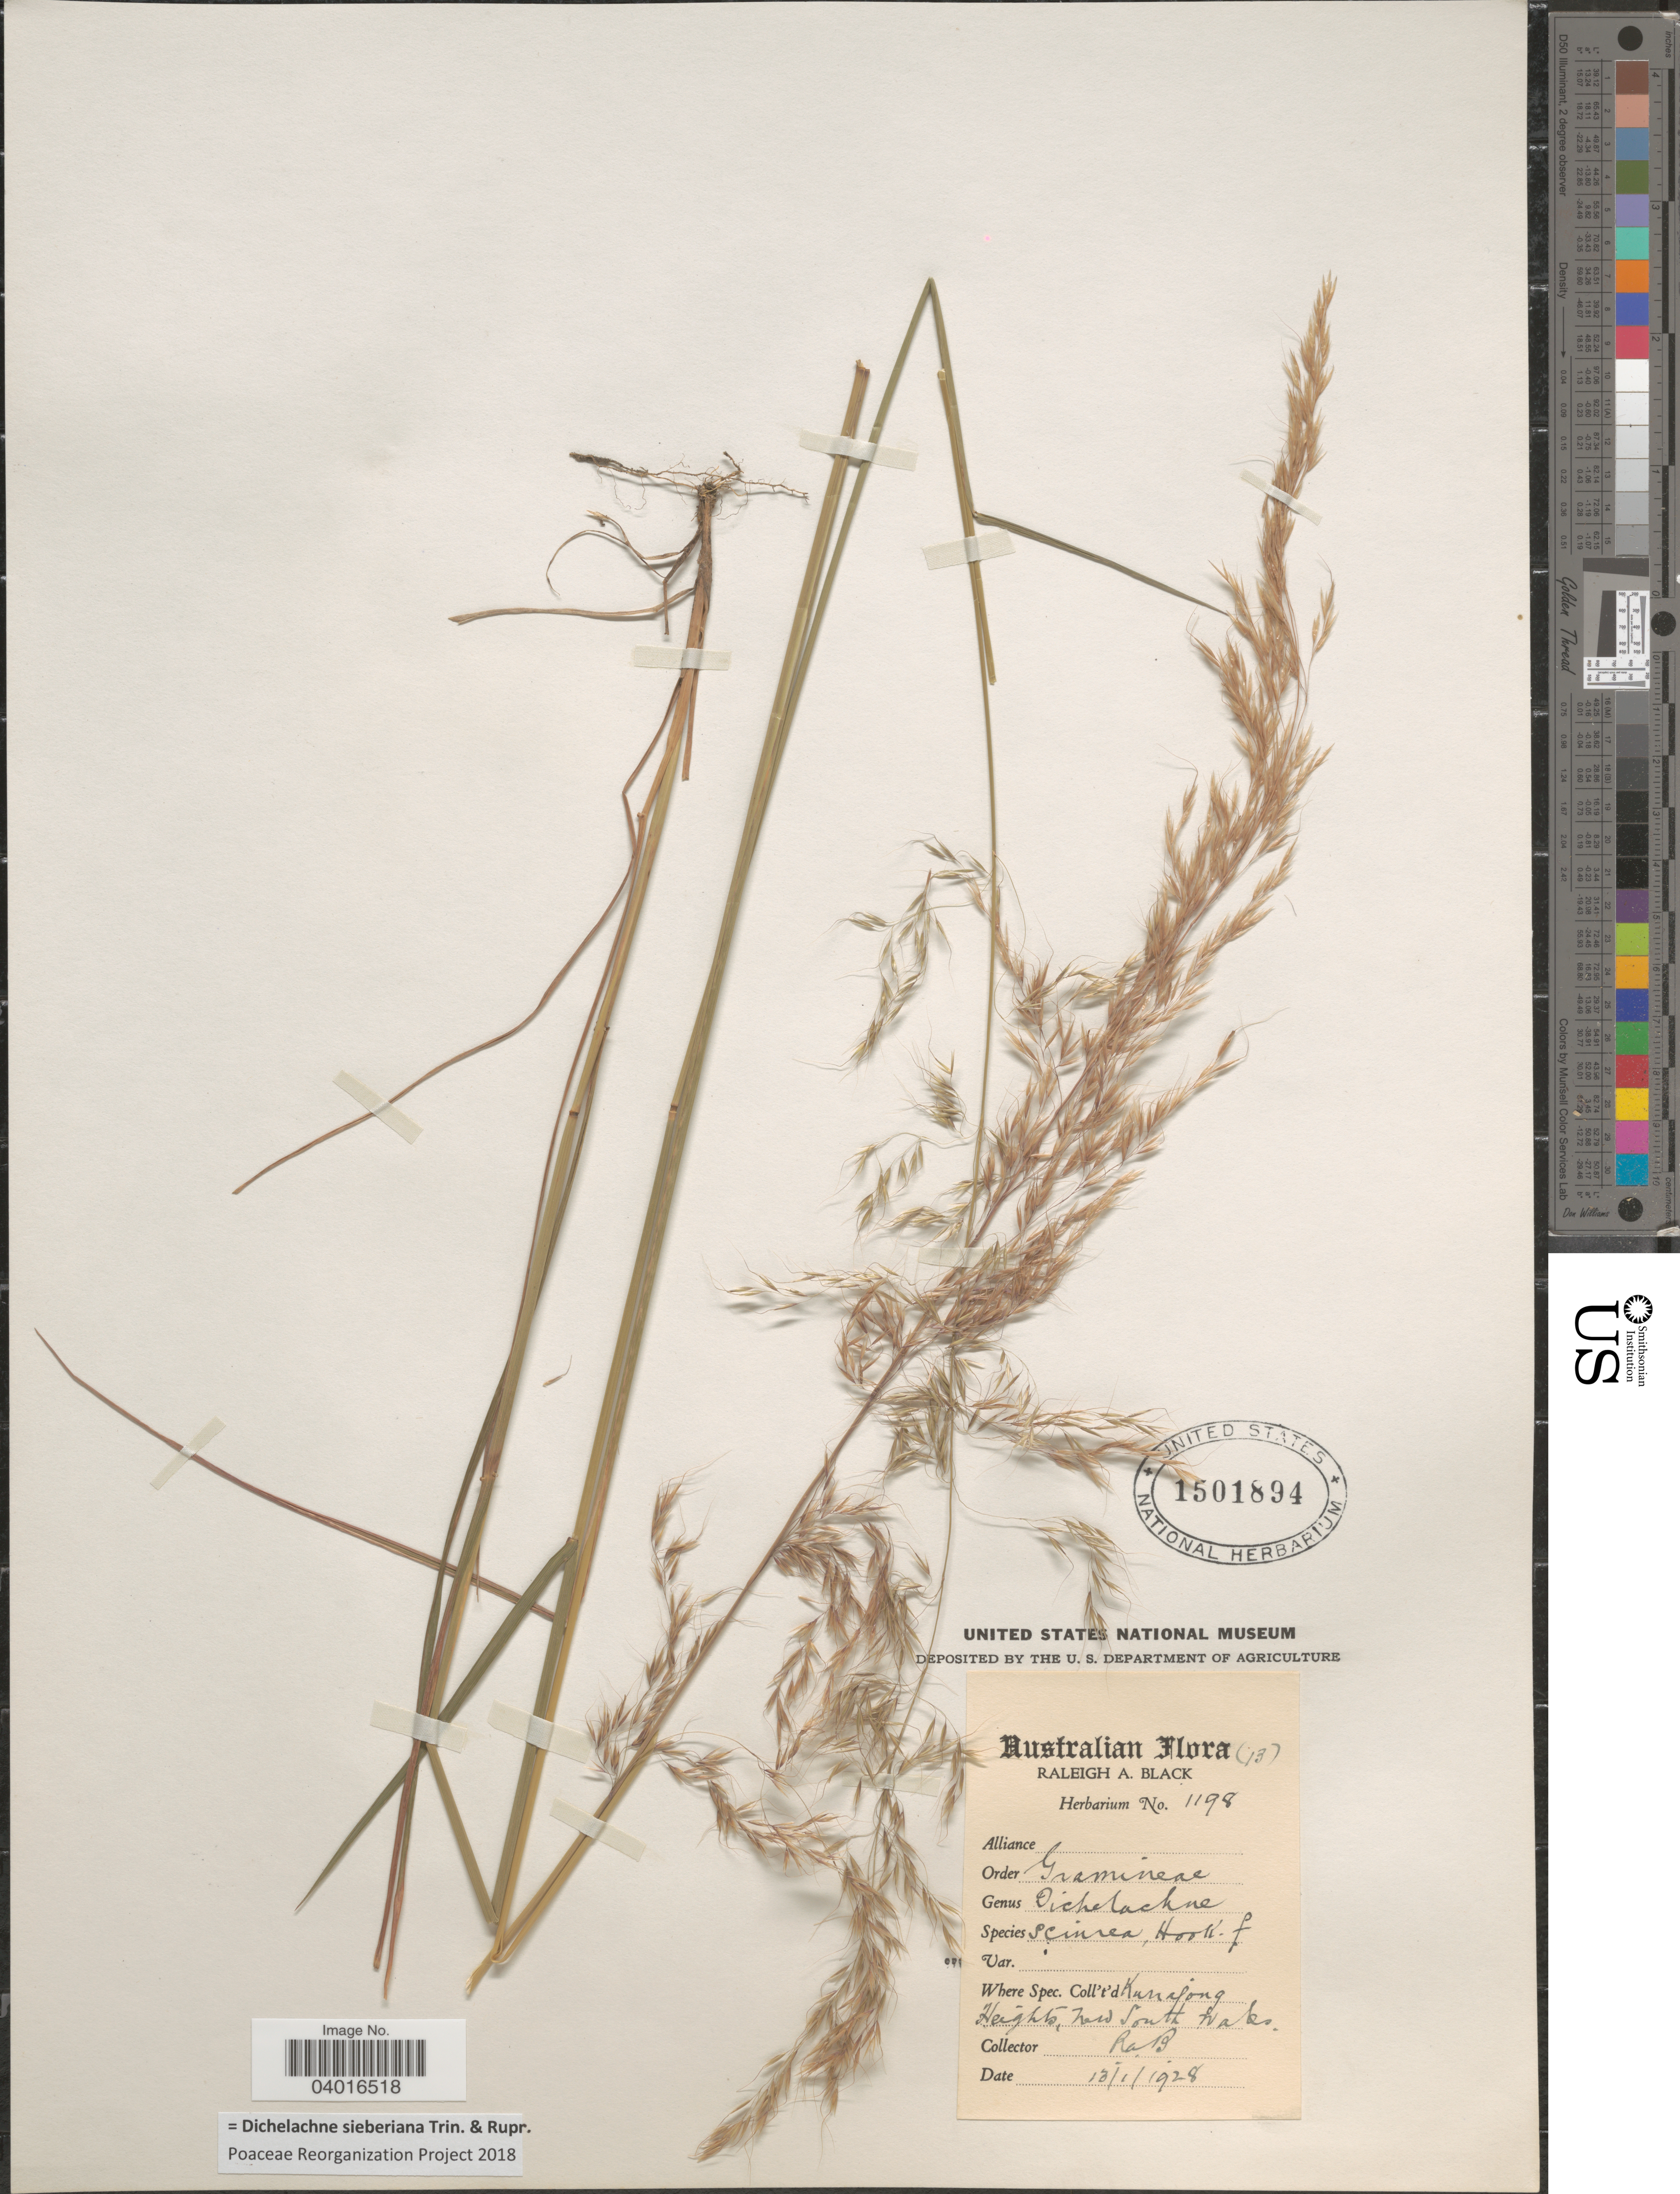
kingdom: Plantae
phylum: Tracheophyta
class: Liliopsida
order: Poales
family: Poaceae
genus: Dichelachne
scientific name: Dichelachne sieberiana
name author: Trin. & Rupr.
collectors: R. A. Black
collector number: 1198/(13)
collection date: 1928-01-13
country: Australia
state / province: New South Wales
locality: Kurrajong Heights.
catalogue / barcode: US 1501894